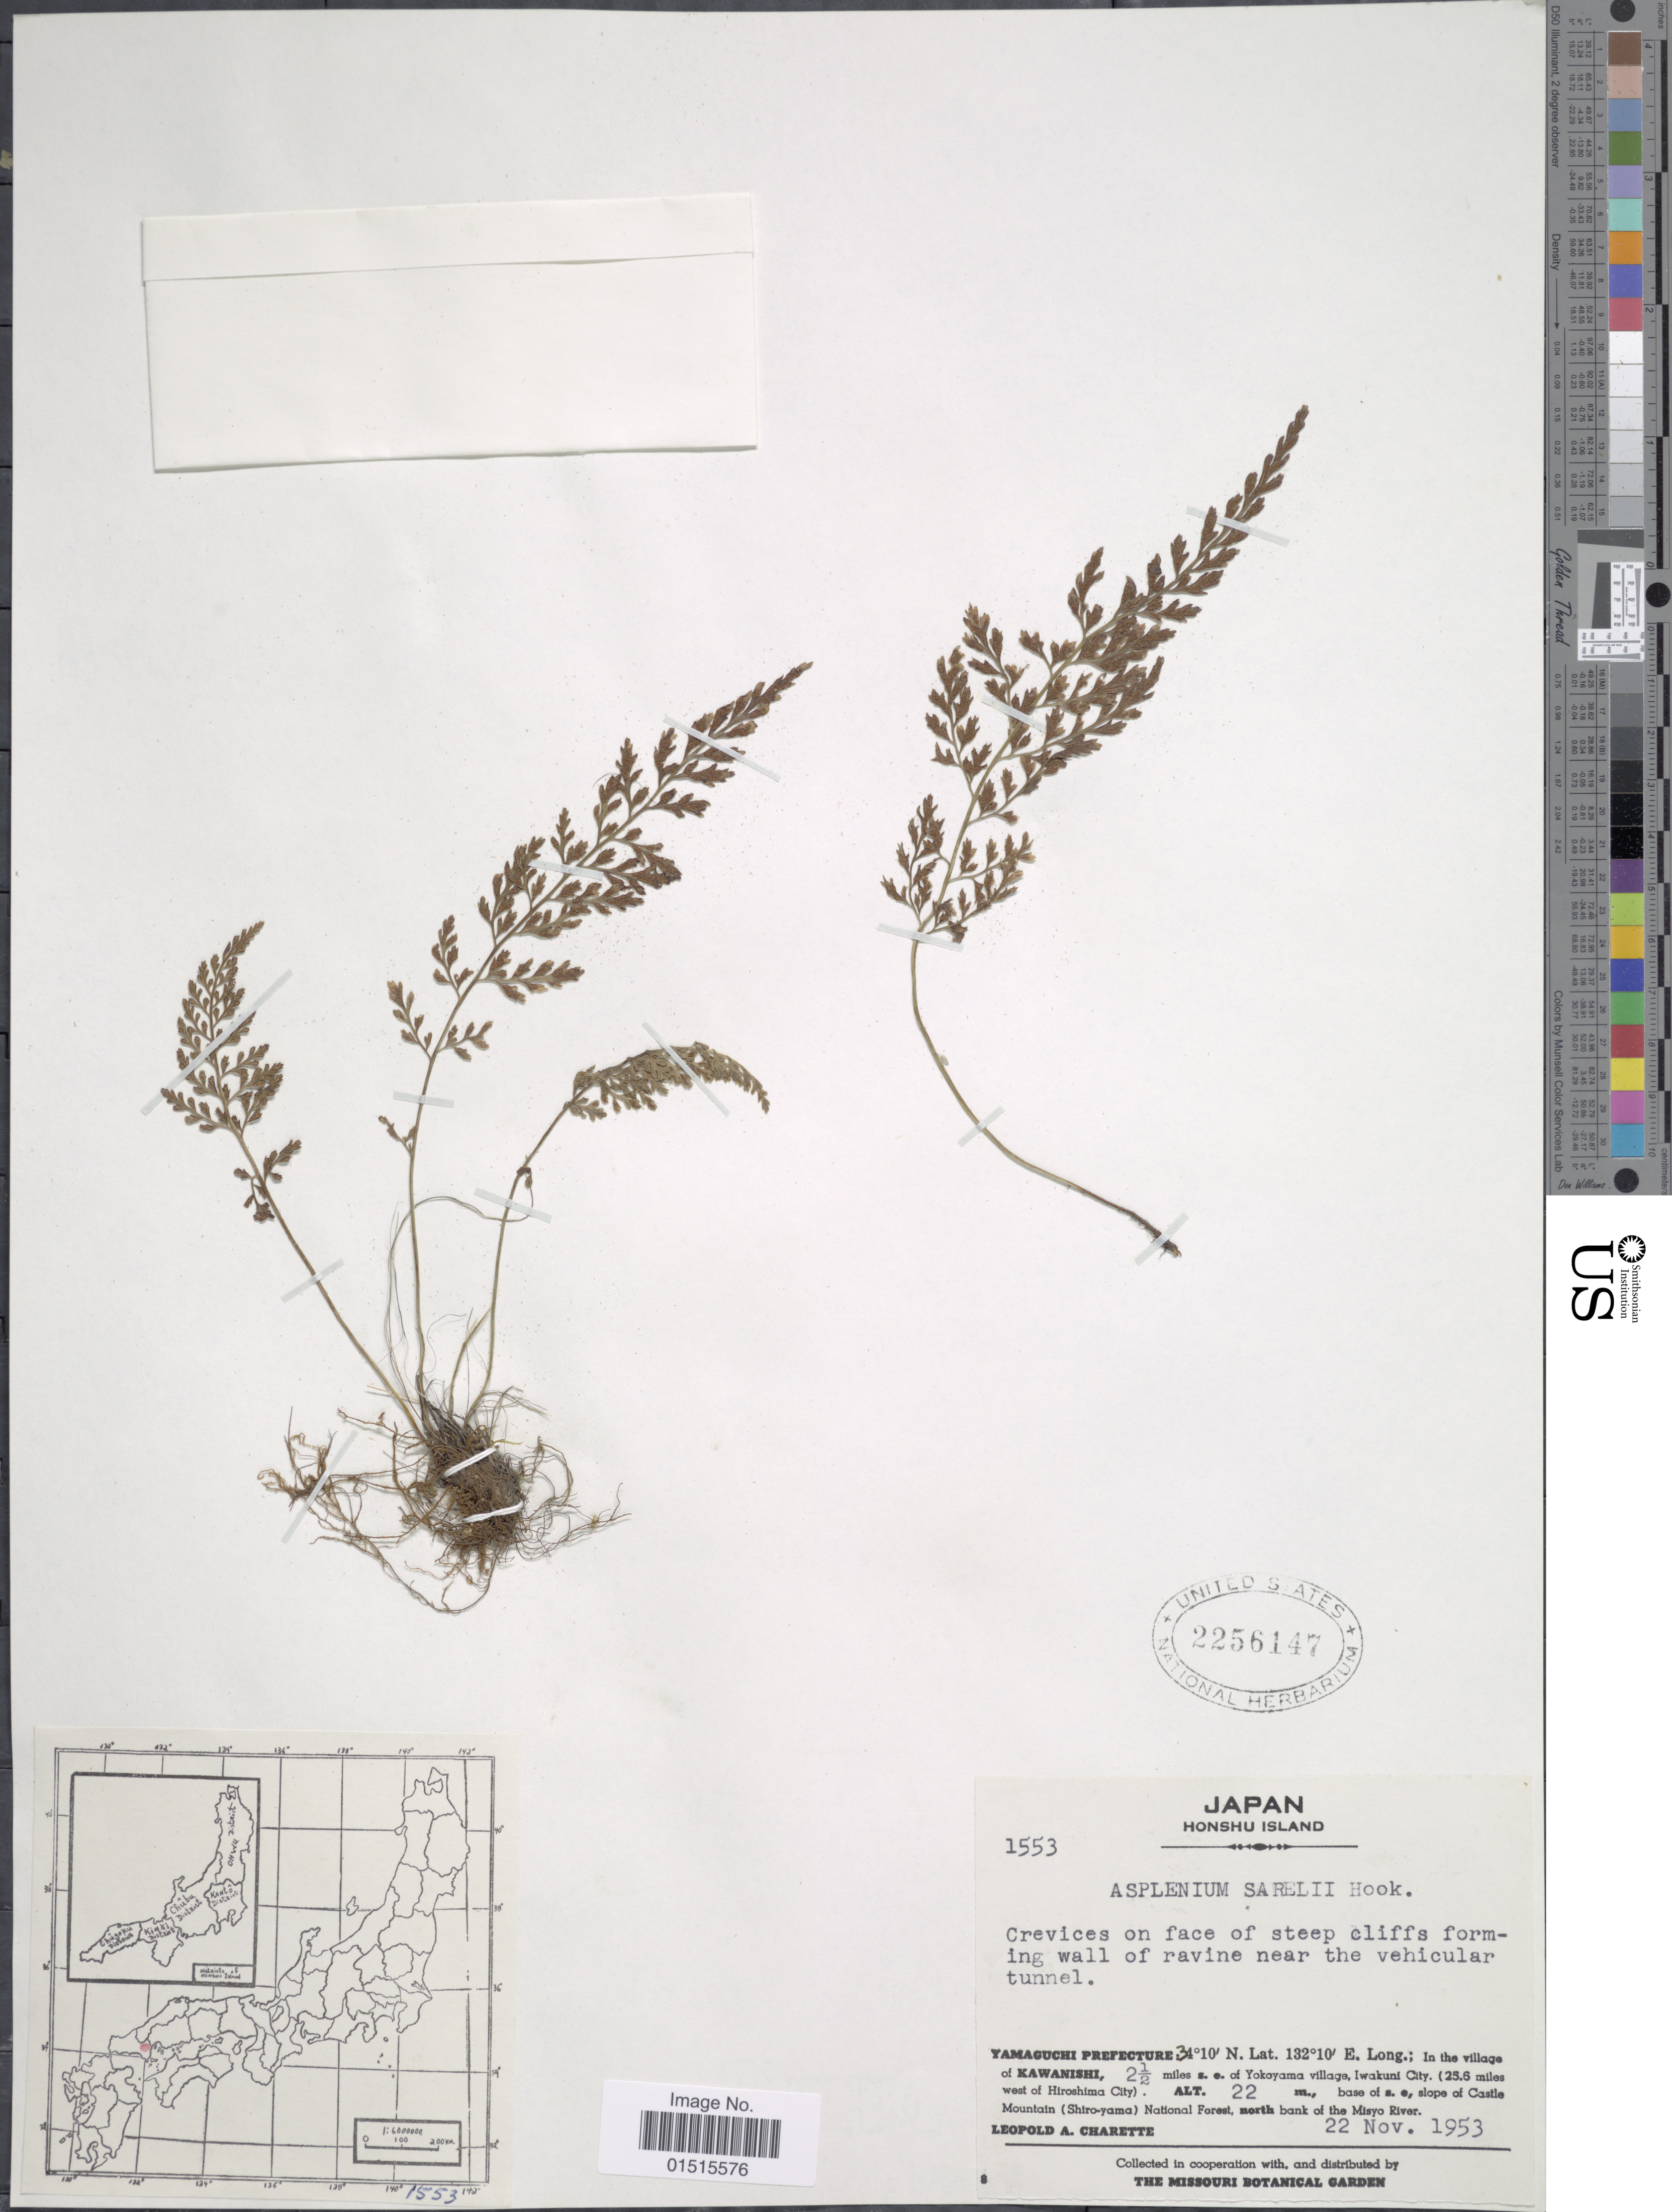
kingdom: Plantae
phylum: Tracheophyta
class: Polypodiopsida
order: Polypodiales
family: Aspleniaceae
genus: Asplenium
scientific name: Asplenium sarelii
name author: Hook.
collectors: L. A. Charette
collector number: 1553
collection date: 1953-11-22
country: Japan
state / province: Yamaguti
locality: Honshu Island, Crevices on face of steep cliffs forming wall of ravine near the vehiculare tunnel, Yamaguchi Prefecture: in the village of Kawanishi, 2 ½ miles s.e. of Yokoyama village, Iwakuni City (25.6 miles west of Hiroshima City), base of s.e. slope of Castle Mountain (Shiro-yama) National Forest, north bank of the Misyo River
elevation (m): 22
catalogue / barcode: US 2256147